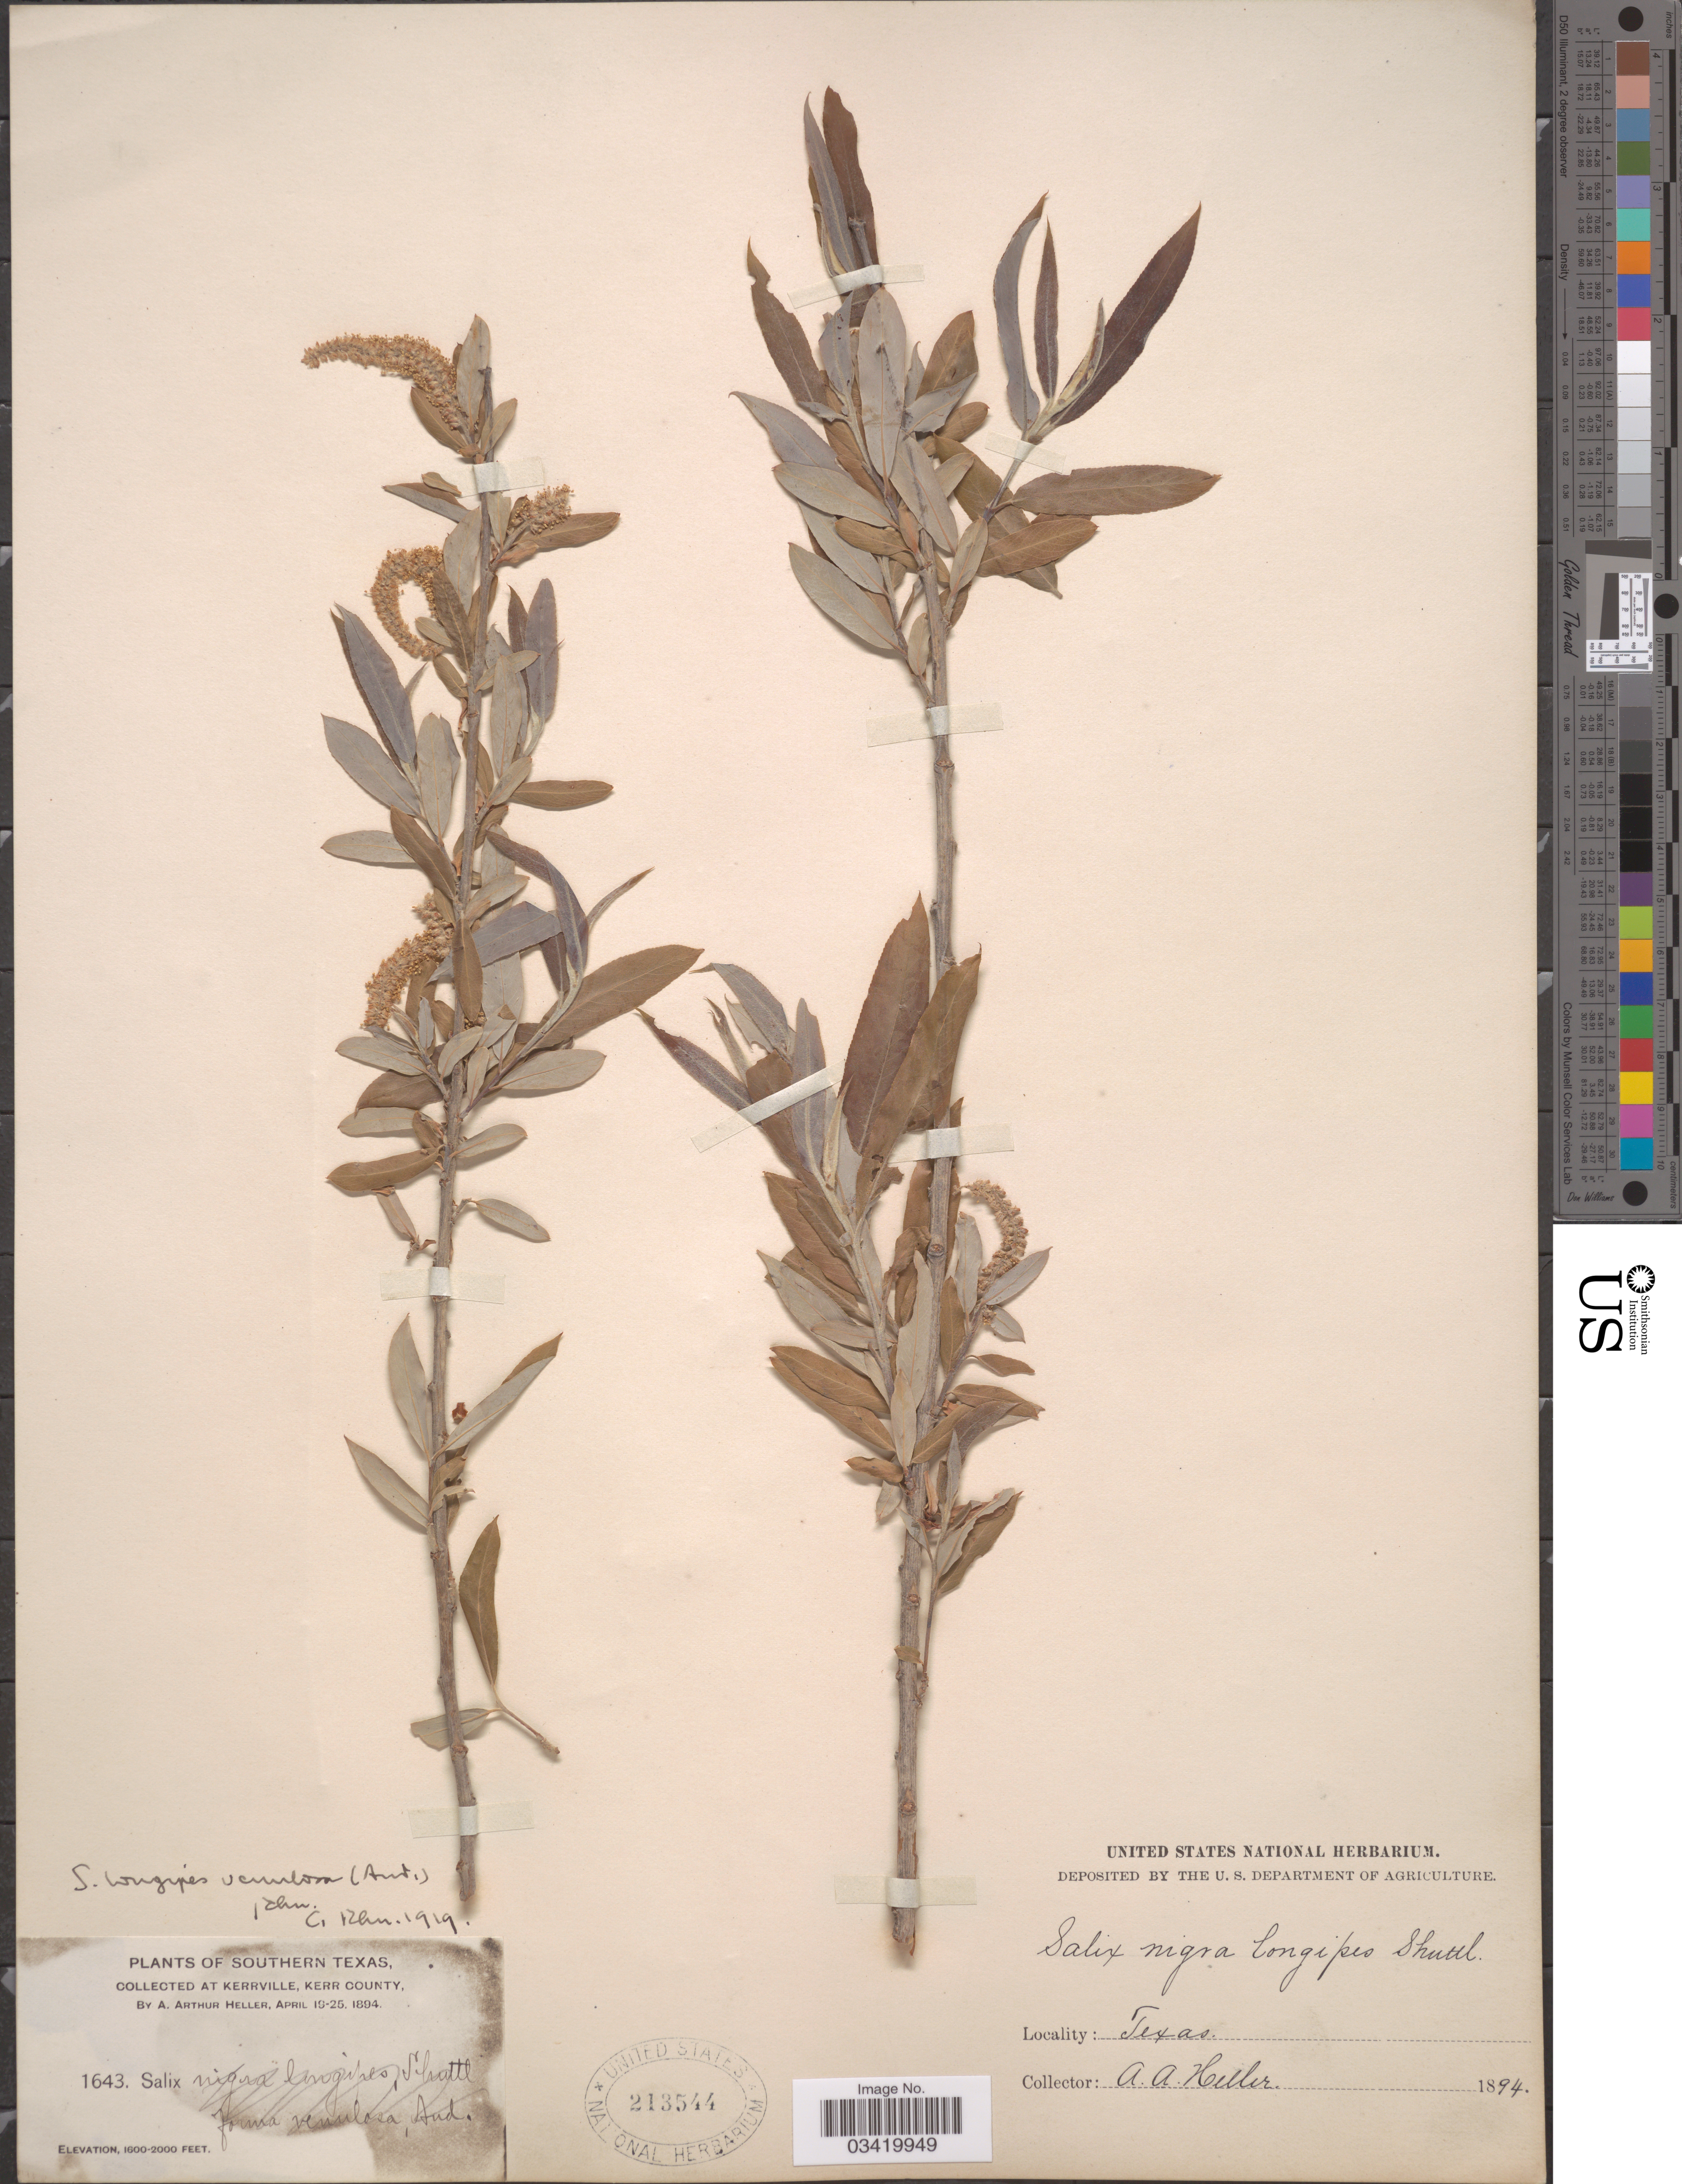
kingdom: Plantae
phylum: Tracheophyta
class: Magnoliopsida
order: Malpighiales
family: Salicaceae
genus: Salix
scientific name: Salix caroliniana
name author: Michx.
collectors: A. A. Heller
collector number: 1643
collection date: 1894-04-19/1894-04-25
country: United States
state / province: Texas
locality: Southern Texas. At Kerrville, Kerr County.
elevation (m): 488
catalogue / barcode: US 213544